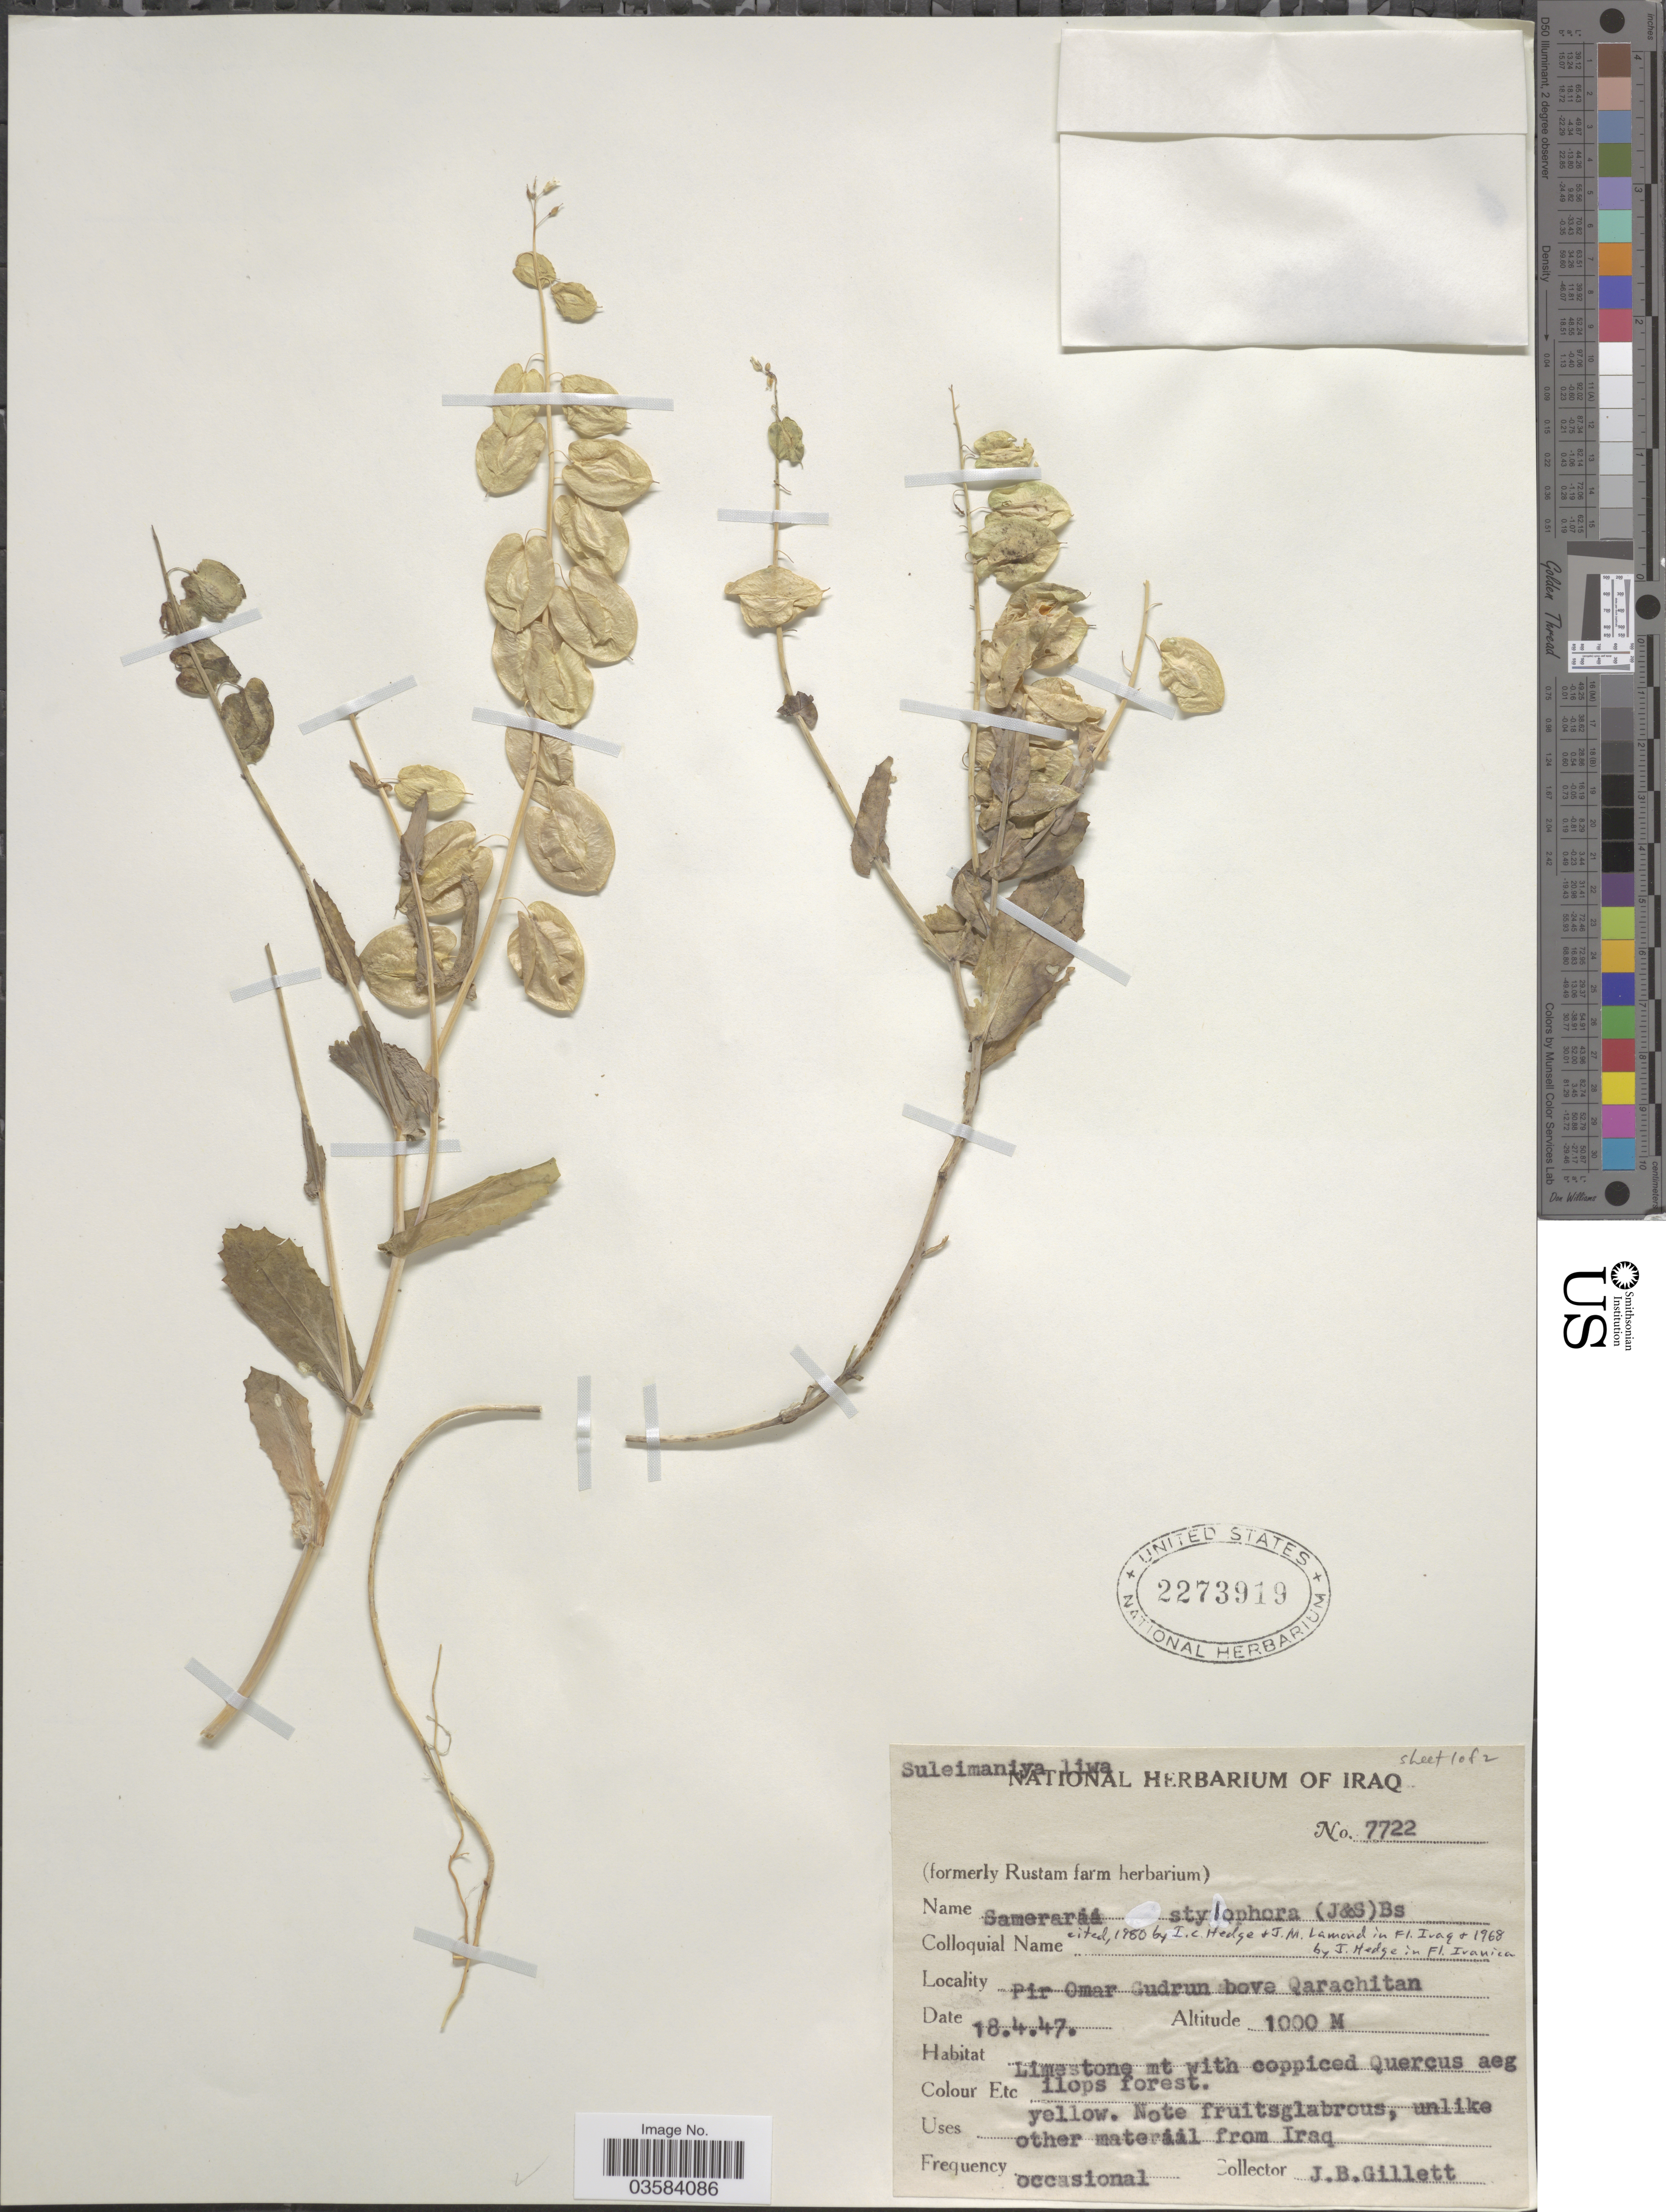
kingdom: Plantae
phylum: Tracheophyta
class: Magnoliopsida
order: Brassicales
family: Brassicaceae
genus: Sameraria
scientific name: Sameraria stylophora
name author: Boiss.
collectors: J. B. Gillett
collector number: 7722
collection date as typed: Transcribed d/m/y: 18/4/47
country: Iraq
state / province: As Sulaymānīyah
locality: Suleimaniya liwa. Pir Omar Gudrun above Qarachitan.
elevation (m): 1000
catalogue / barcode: US 2273919